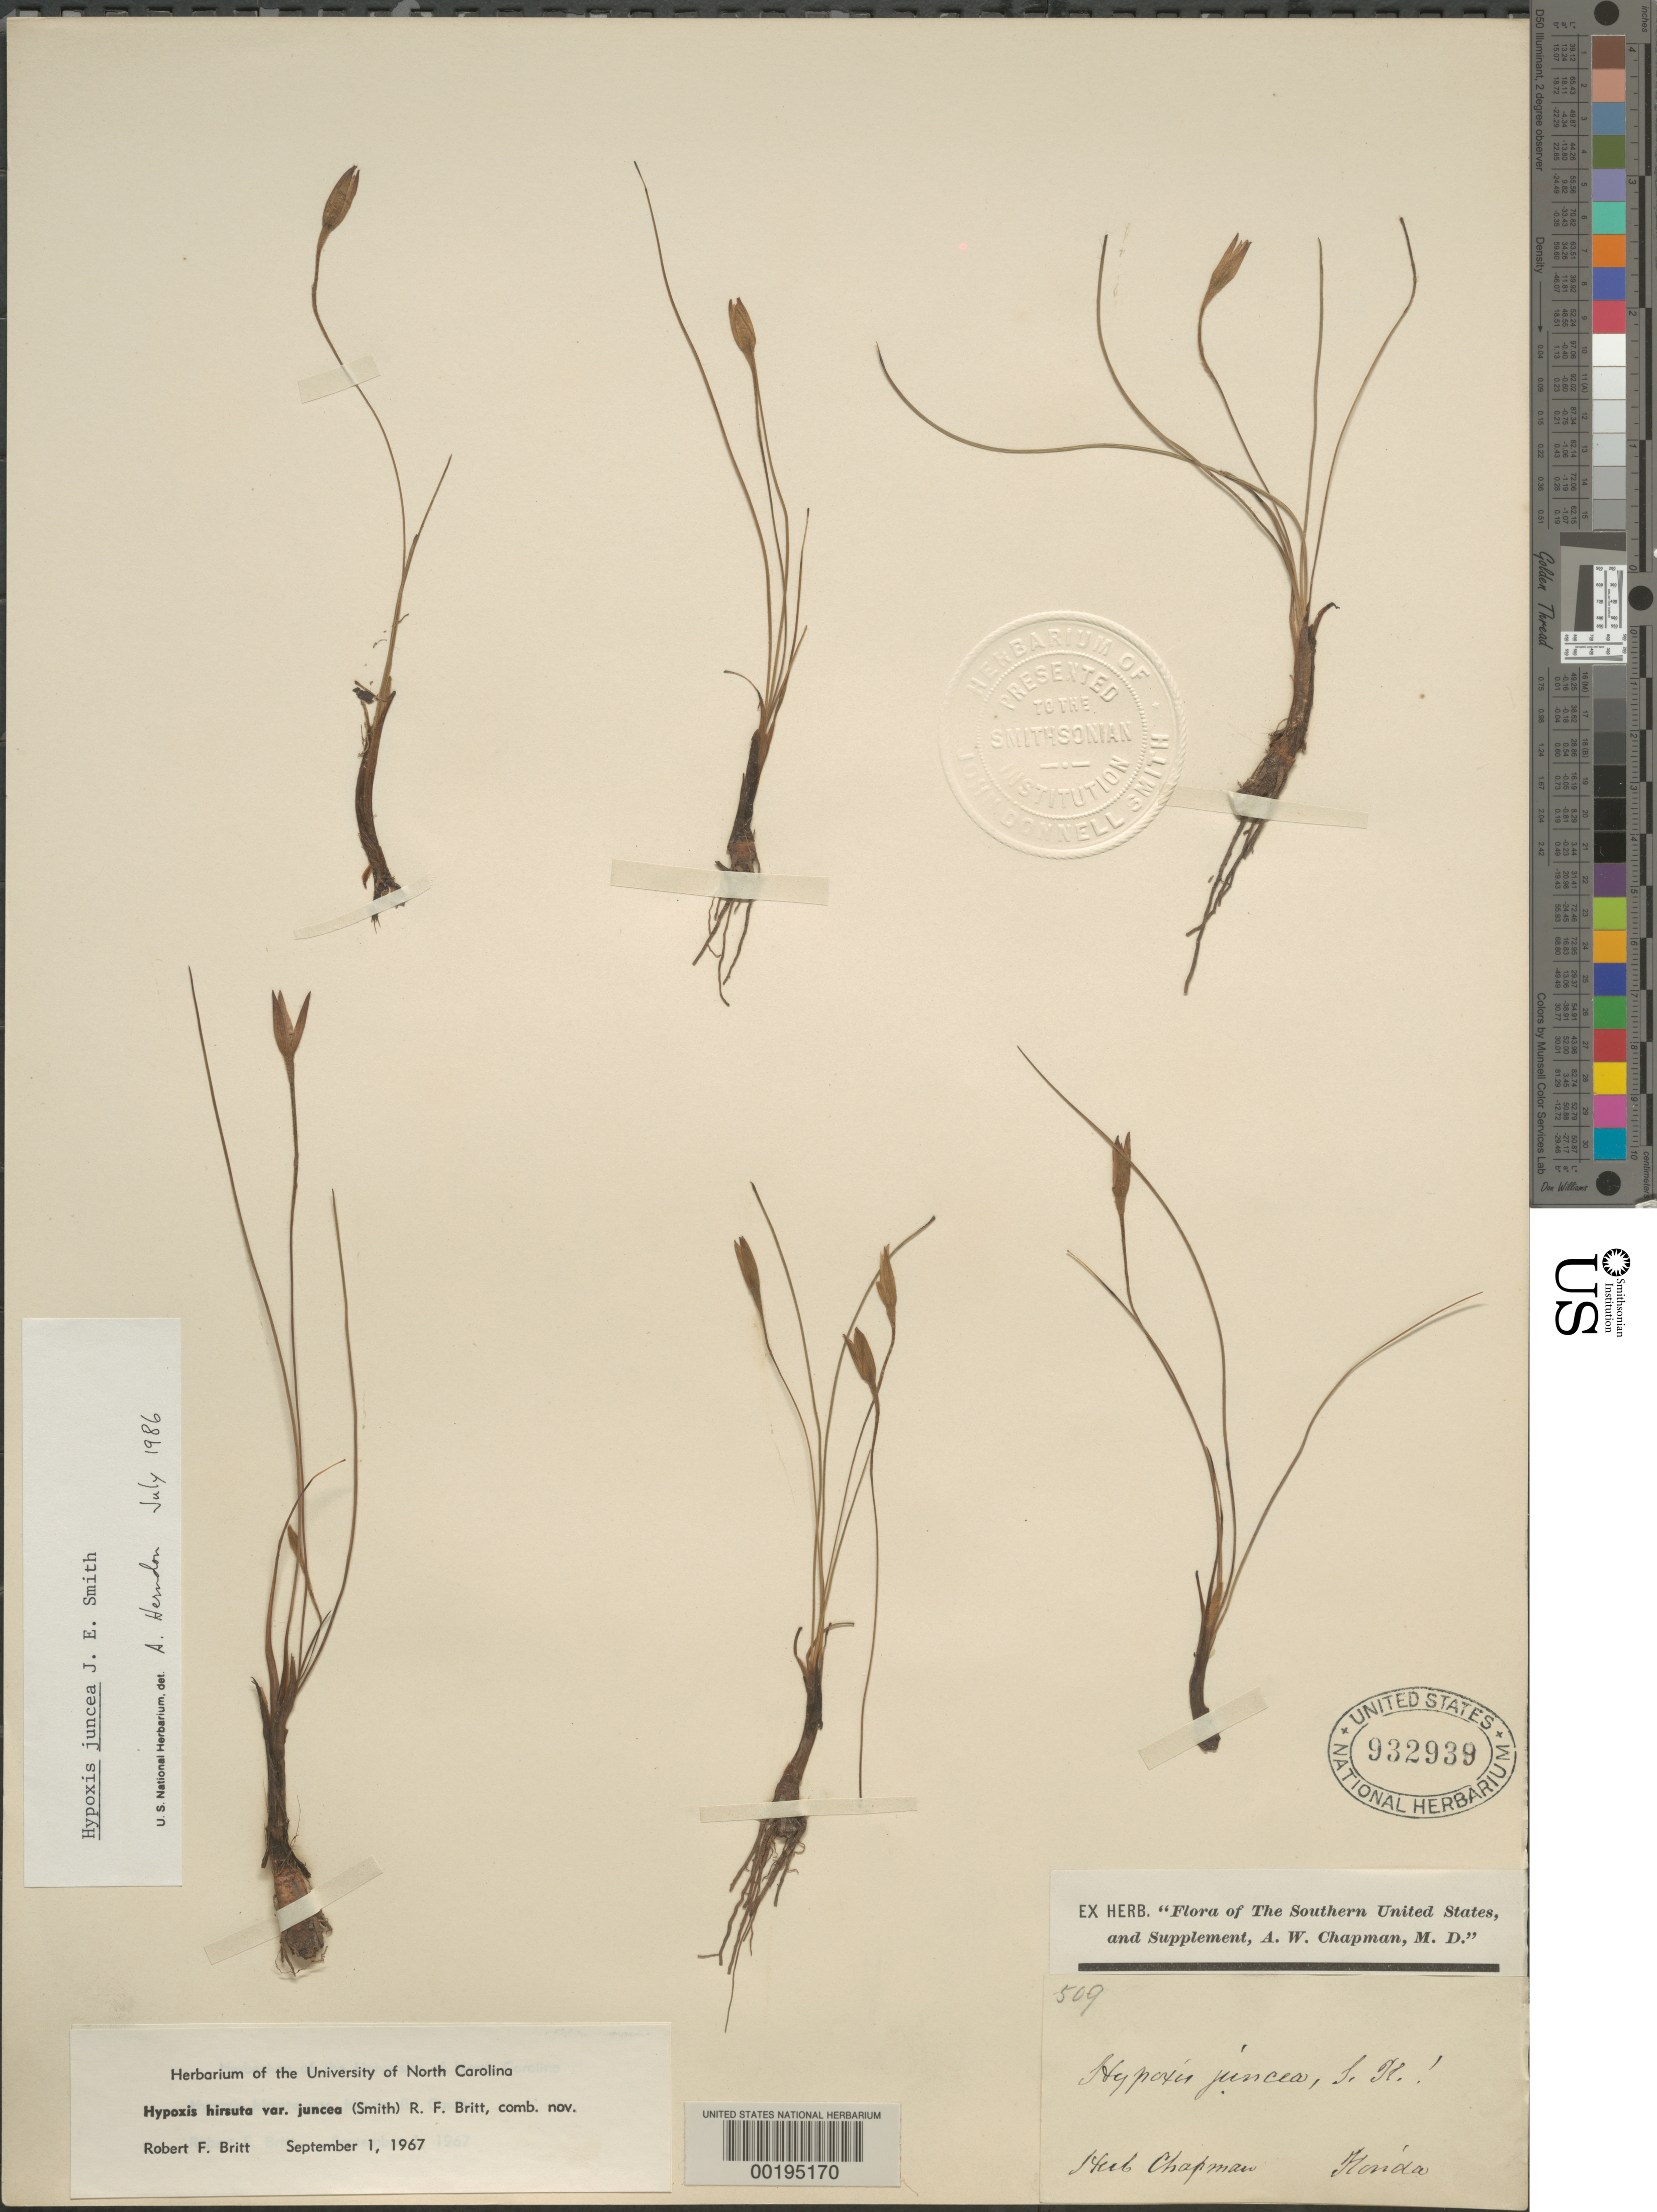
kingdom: Plantae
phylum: Tracheophyta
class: Liliopsida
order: Asparagales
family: Hypoxidaceae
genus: Hypoxis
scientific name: Hypoxis juncea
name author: Small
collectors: A. W. Chapman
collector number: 509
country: United States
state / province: Florida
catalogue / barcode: US 932939